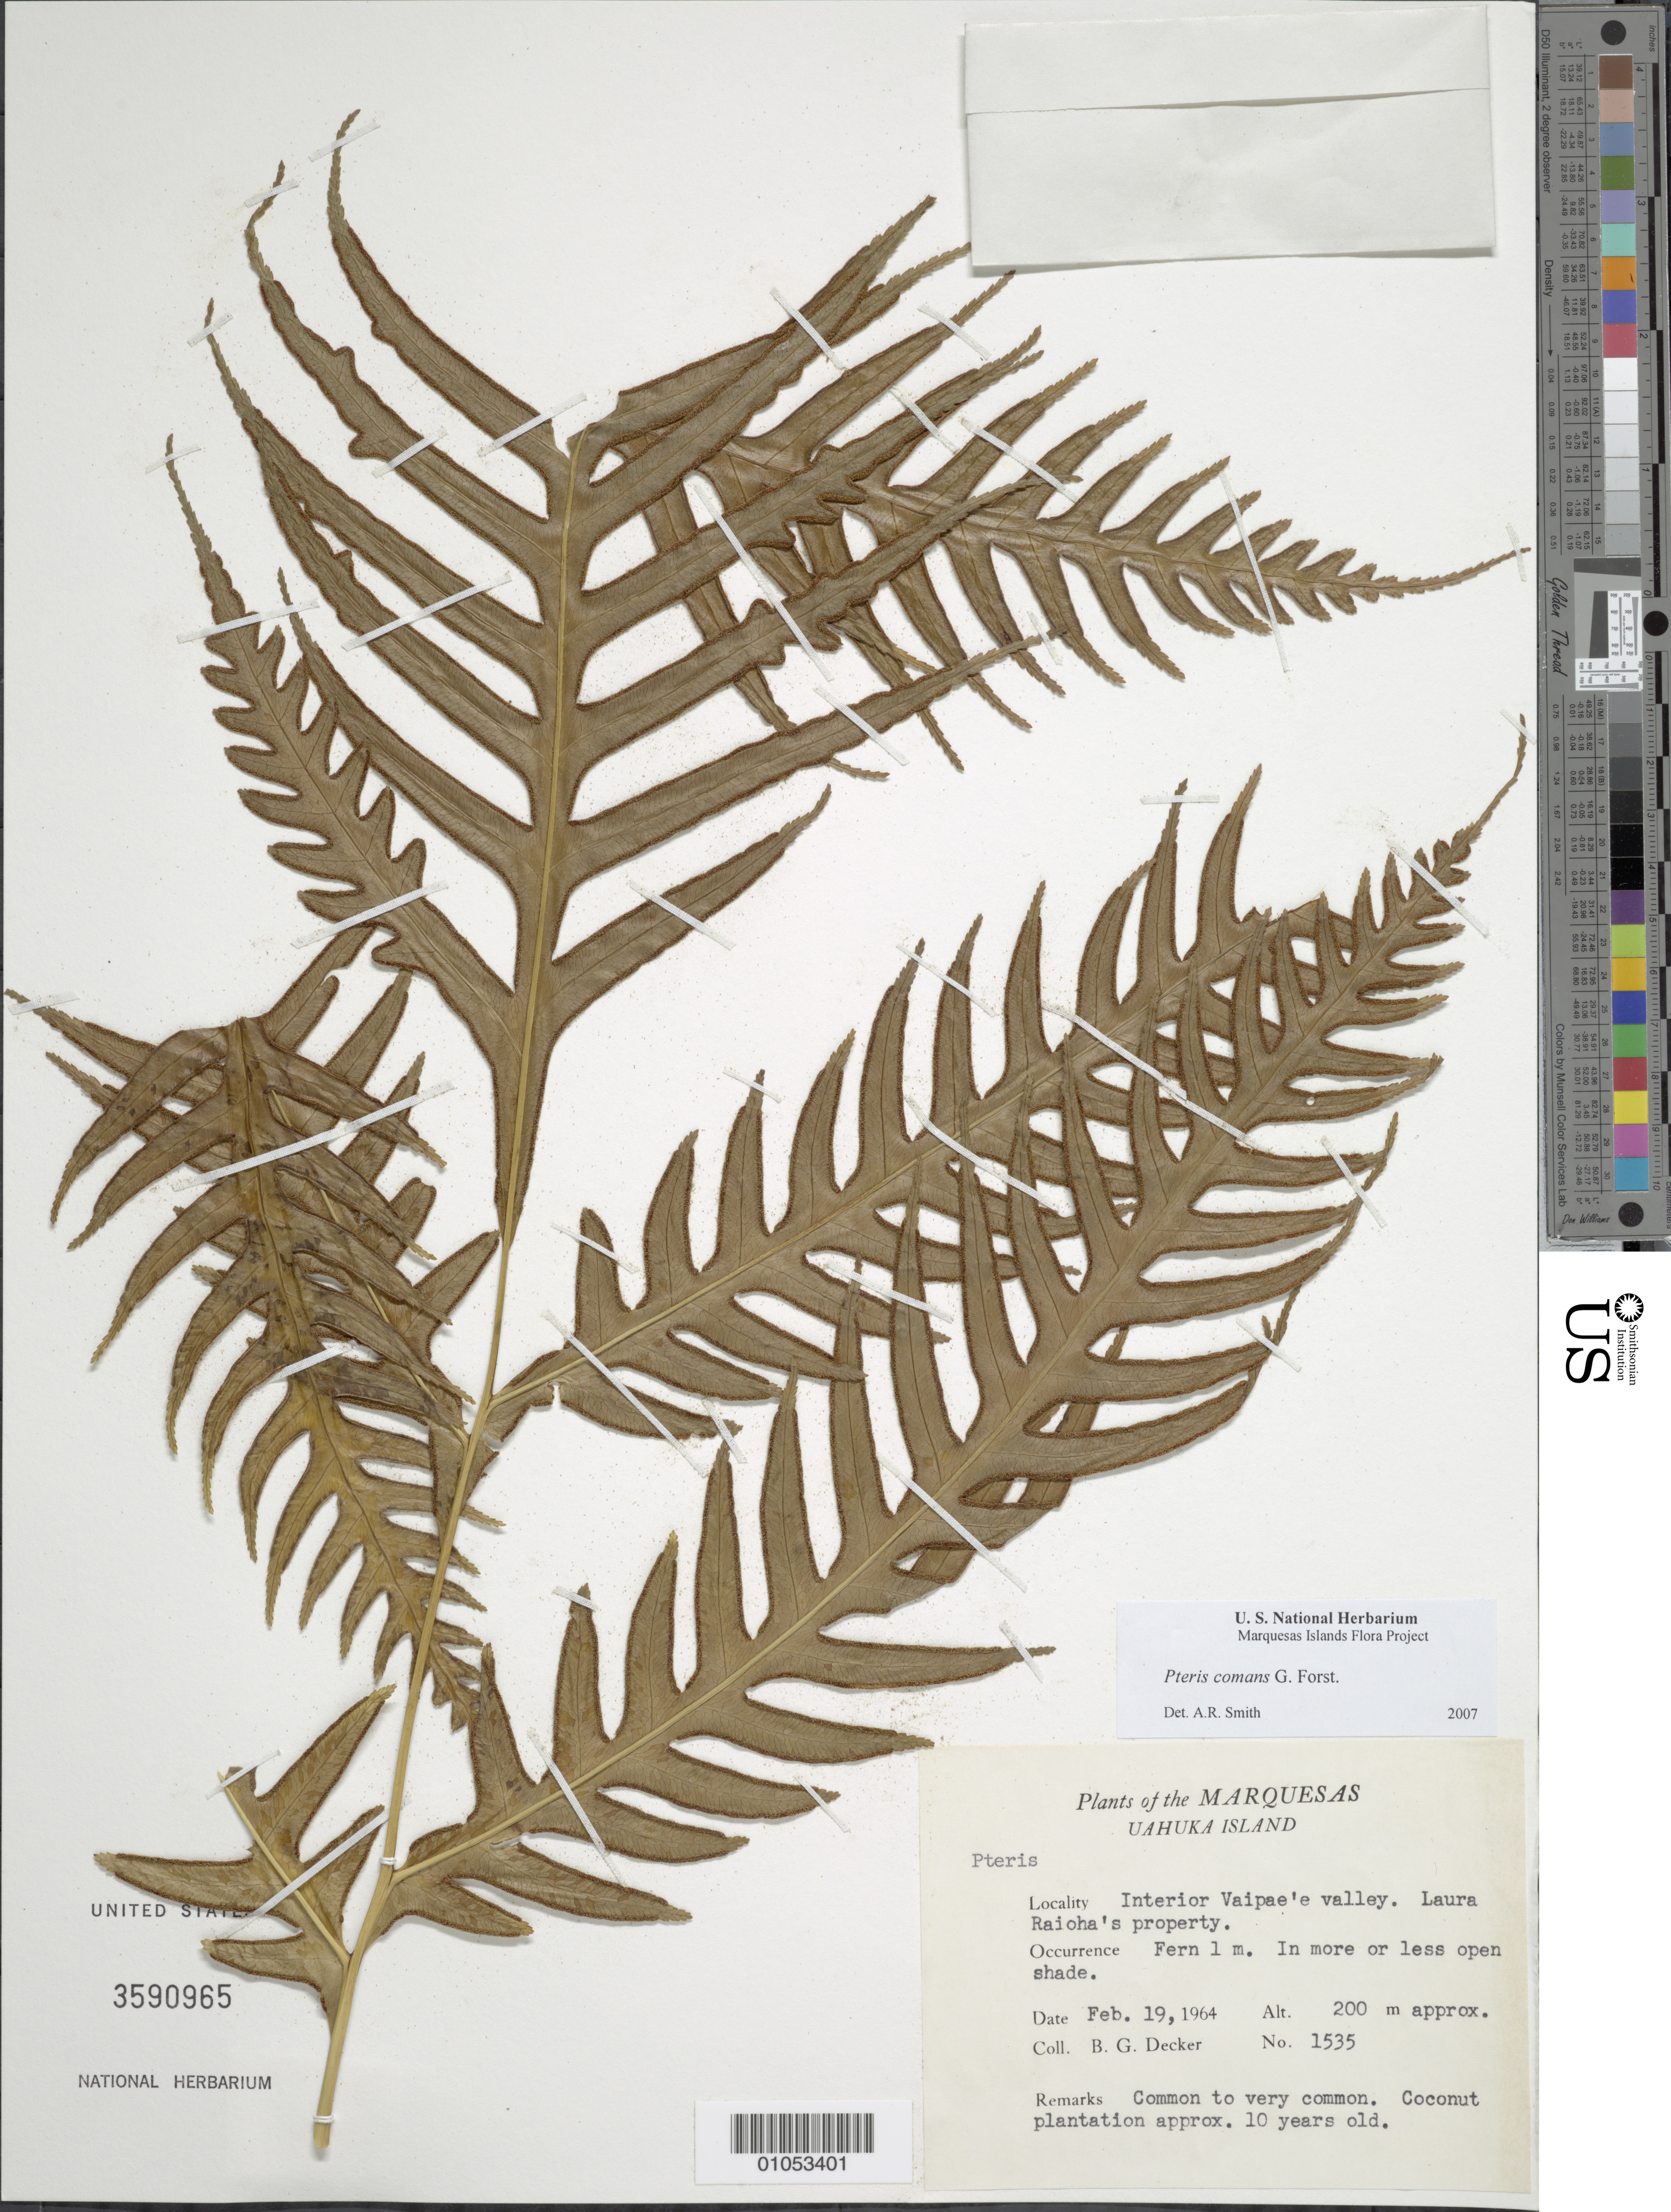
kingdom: Plantae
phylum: Tracheophyta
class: Polypodiopsida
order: Polypodiales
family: Pteridaceae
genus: Pteris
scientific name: Pteris comans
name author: G. Forst.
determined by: Smith, Alan R., (UC)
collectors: B. G. Decker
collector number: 1535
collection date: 1964-02-19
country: French Polynesia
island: Ua Huka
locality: Interior Vaipae'e valley. Laura Raioha's property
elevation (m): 200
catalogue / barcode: US 3590965